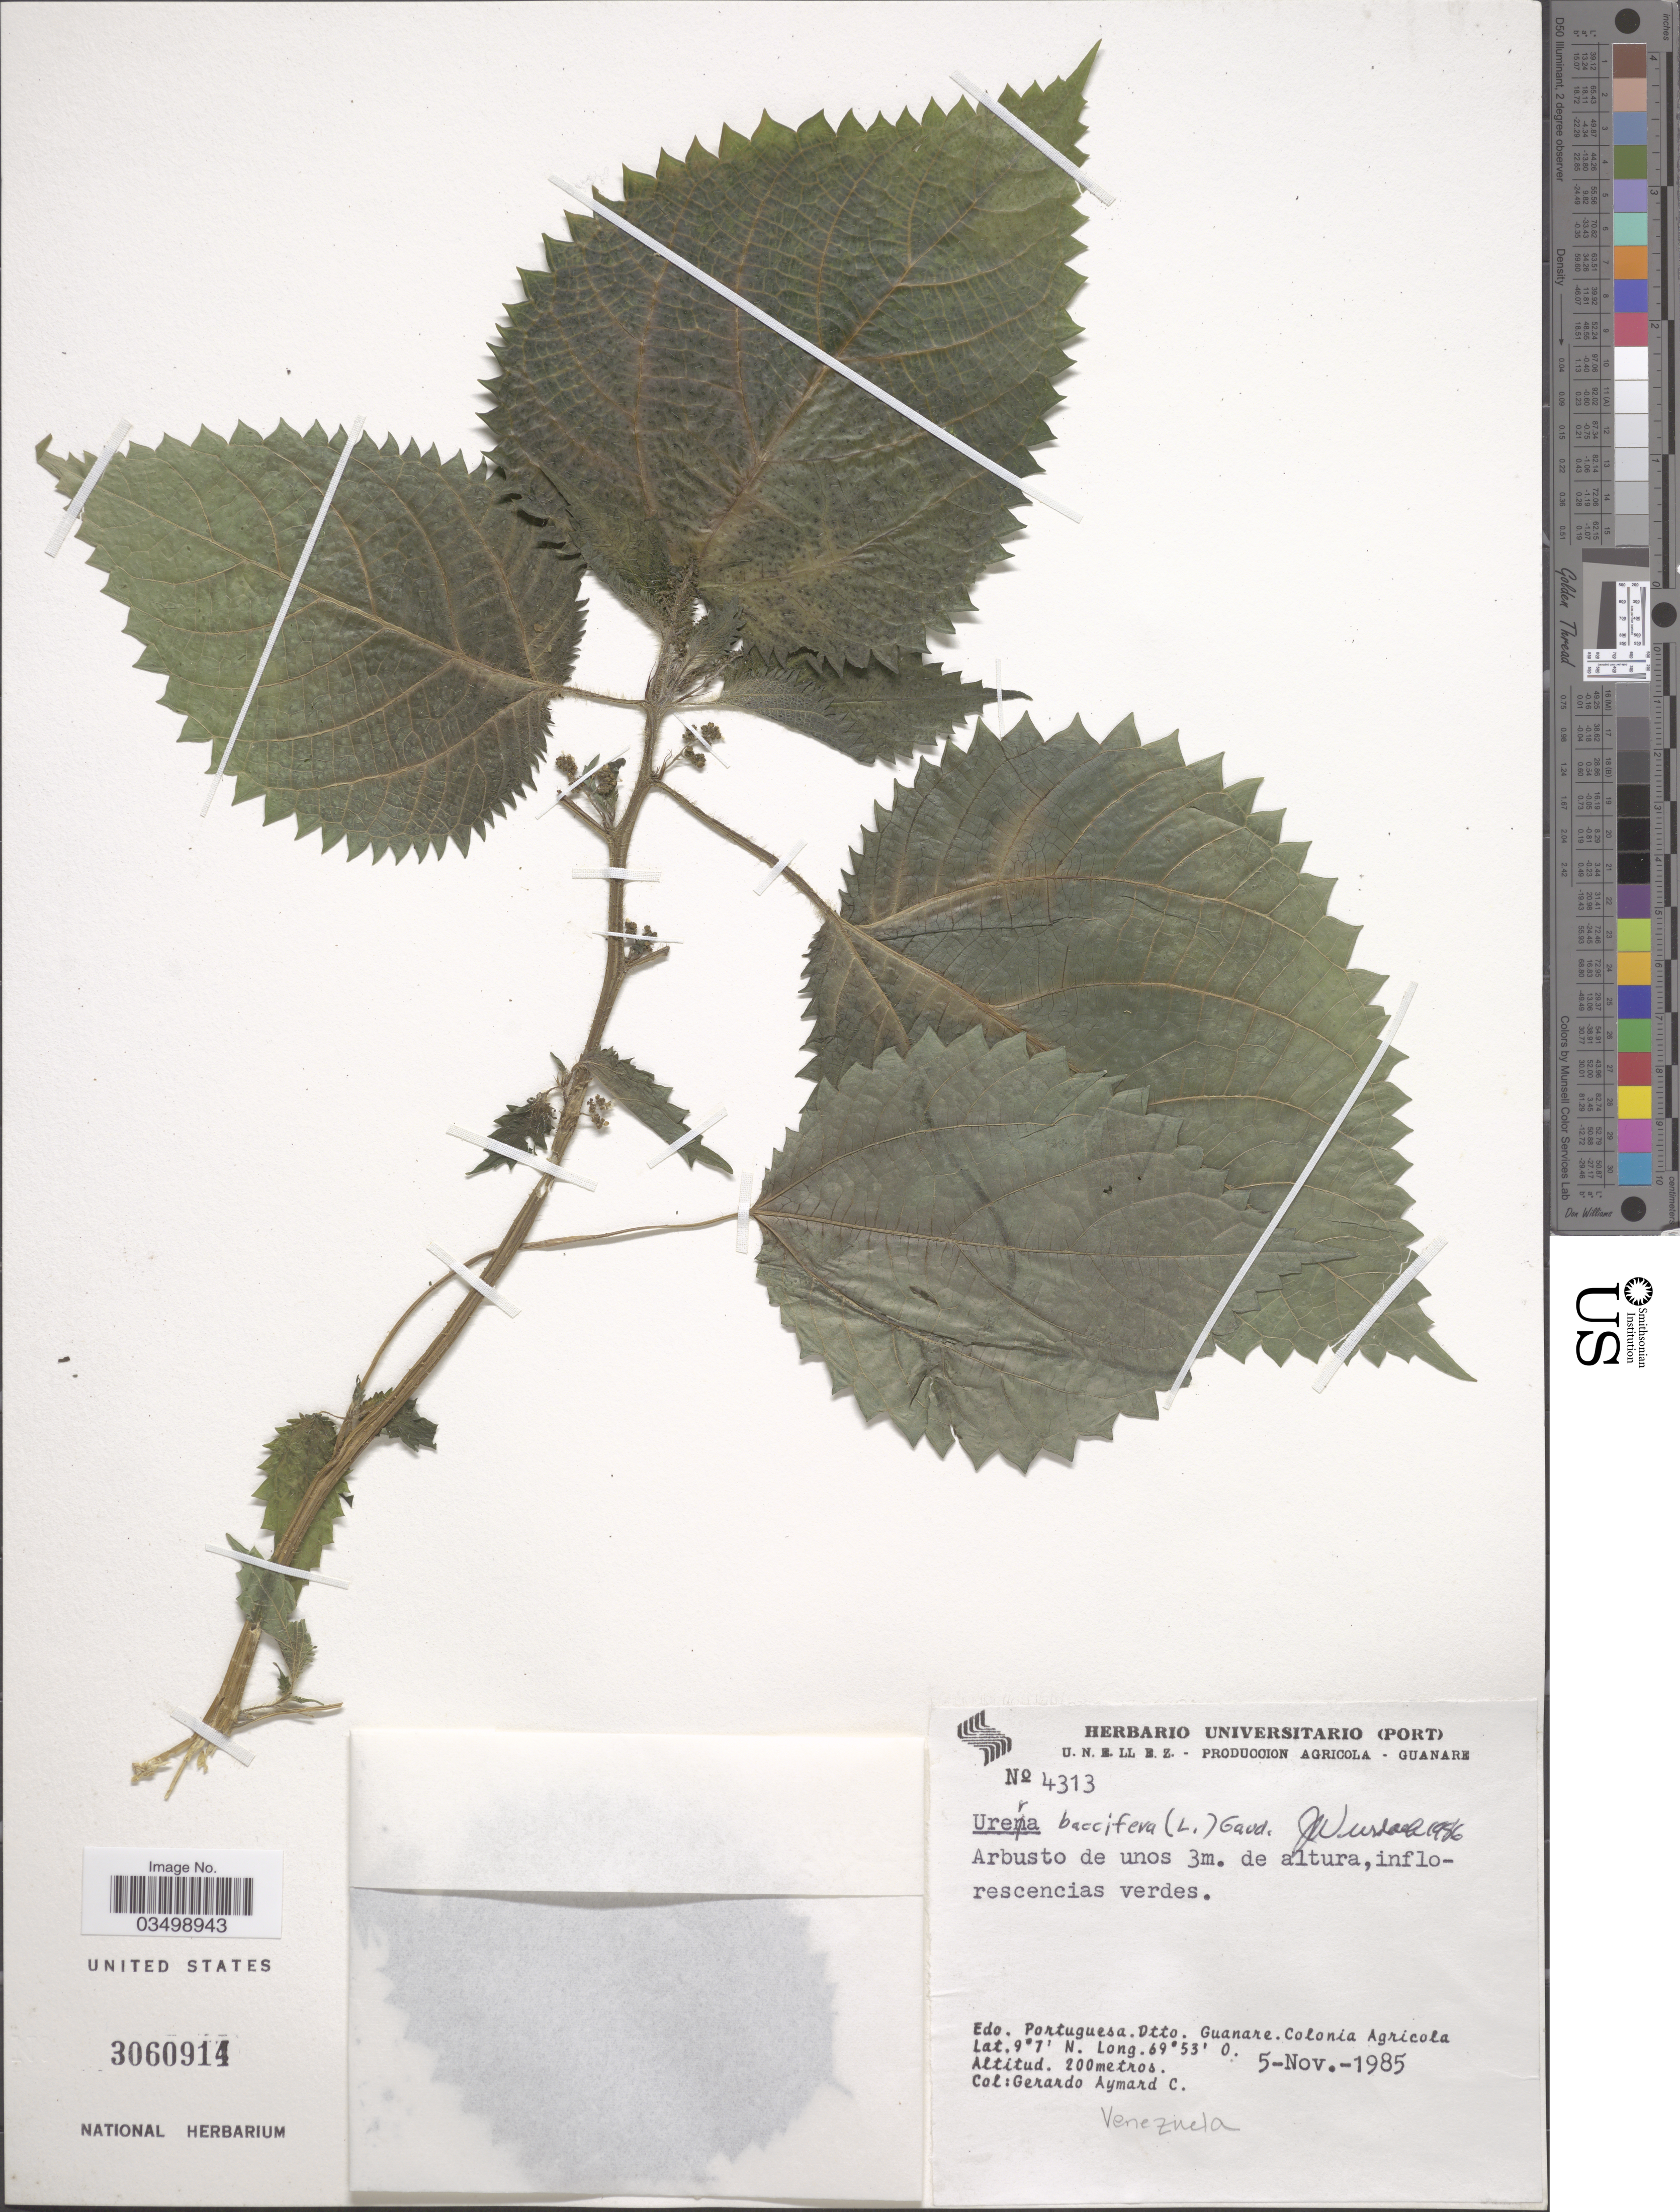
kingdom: Plantae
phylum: Tracheophyta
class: Magnoliopsida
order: Rosales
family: Urticaceae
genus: Urera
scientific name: Urera caracasana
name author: (Jacq.) Gaudich. ex Griseb.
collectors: G. A. Aymard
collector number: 4313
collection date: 1985-11-05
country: Venezuela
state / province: Portuguesa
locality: Dtto. Guanare. Colonia Agricola.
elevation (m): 200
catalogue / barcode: US 3060914